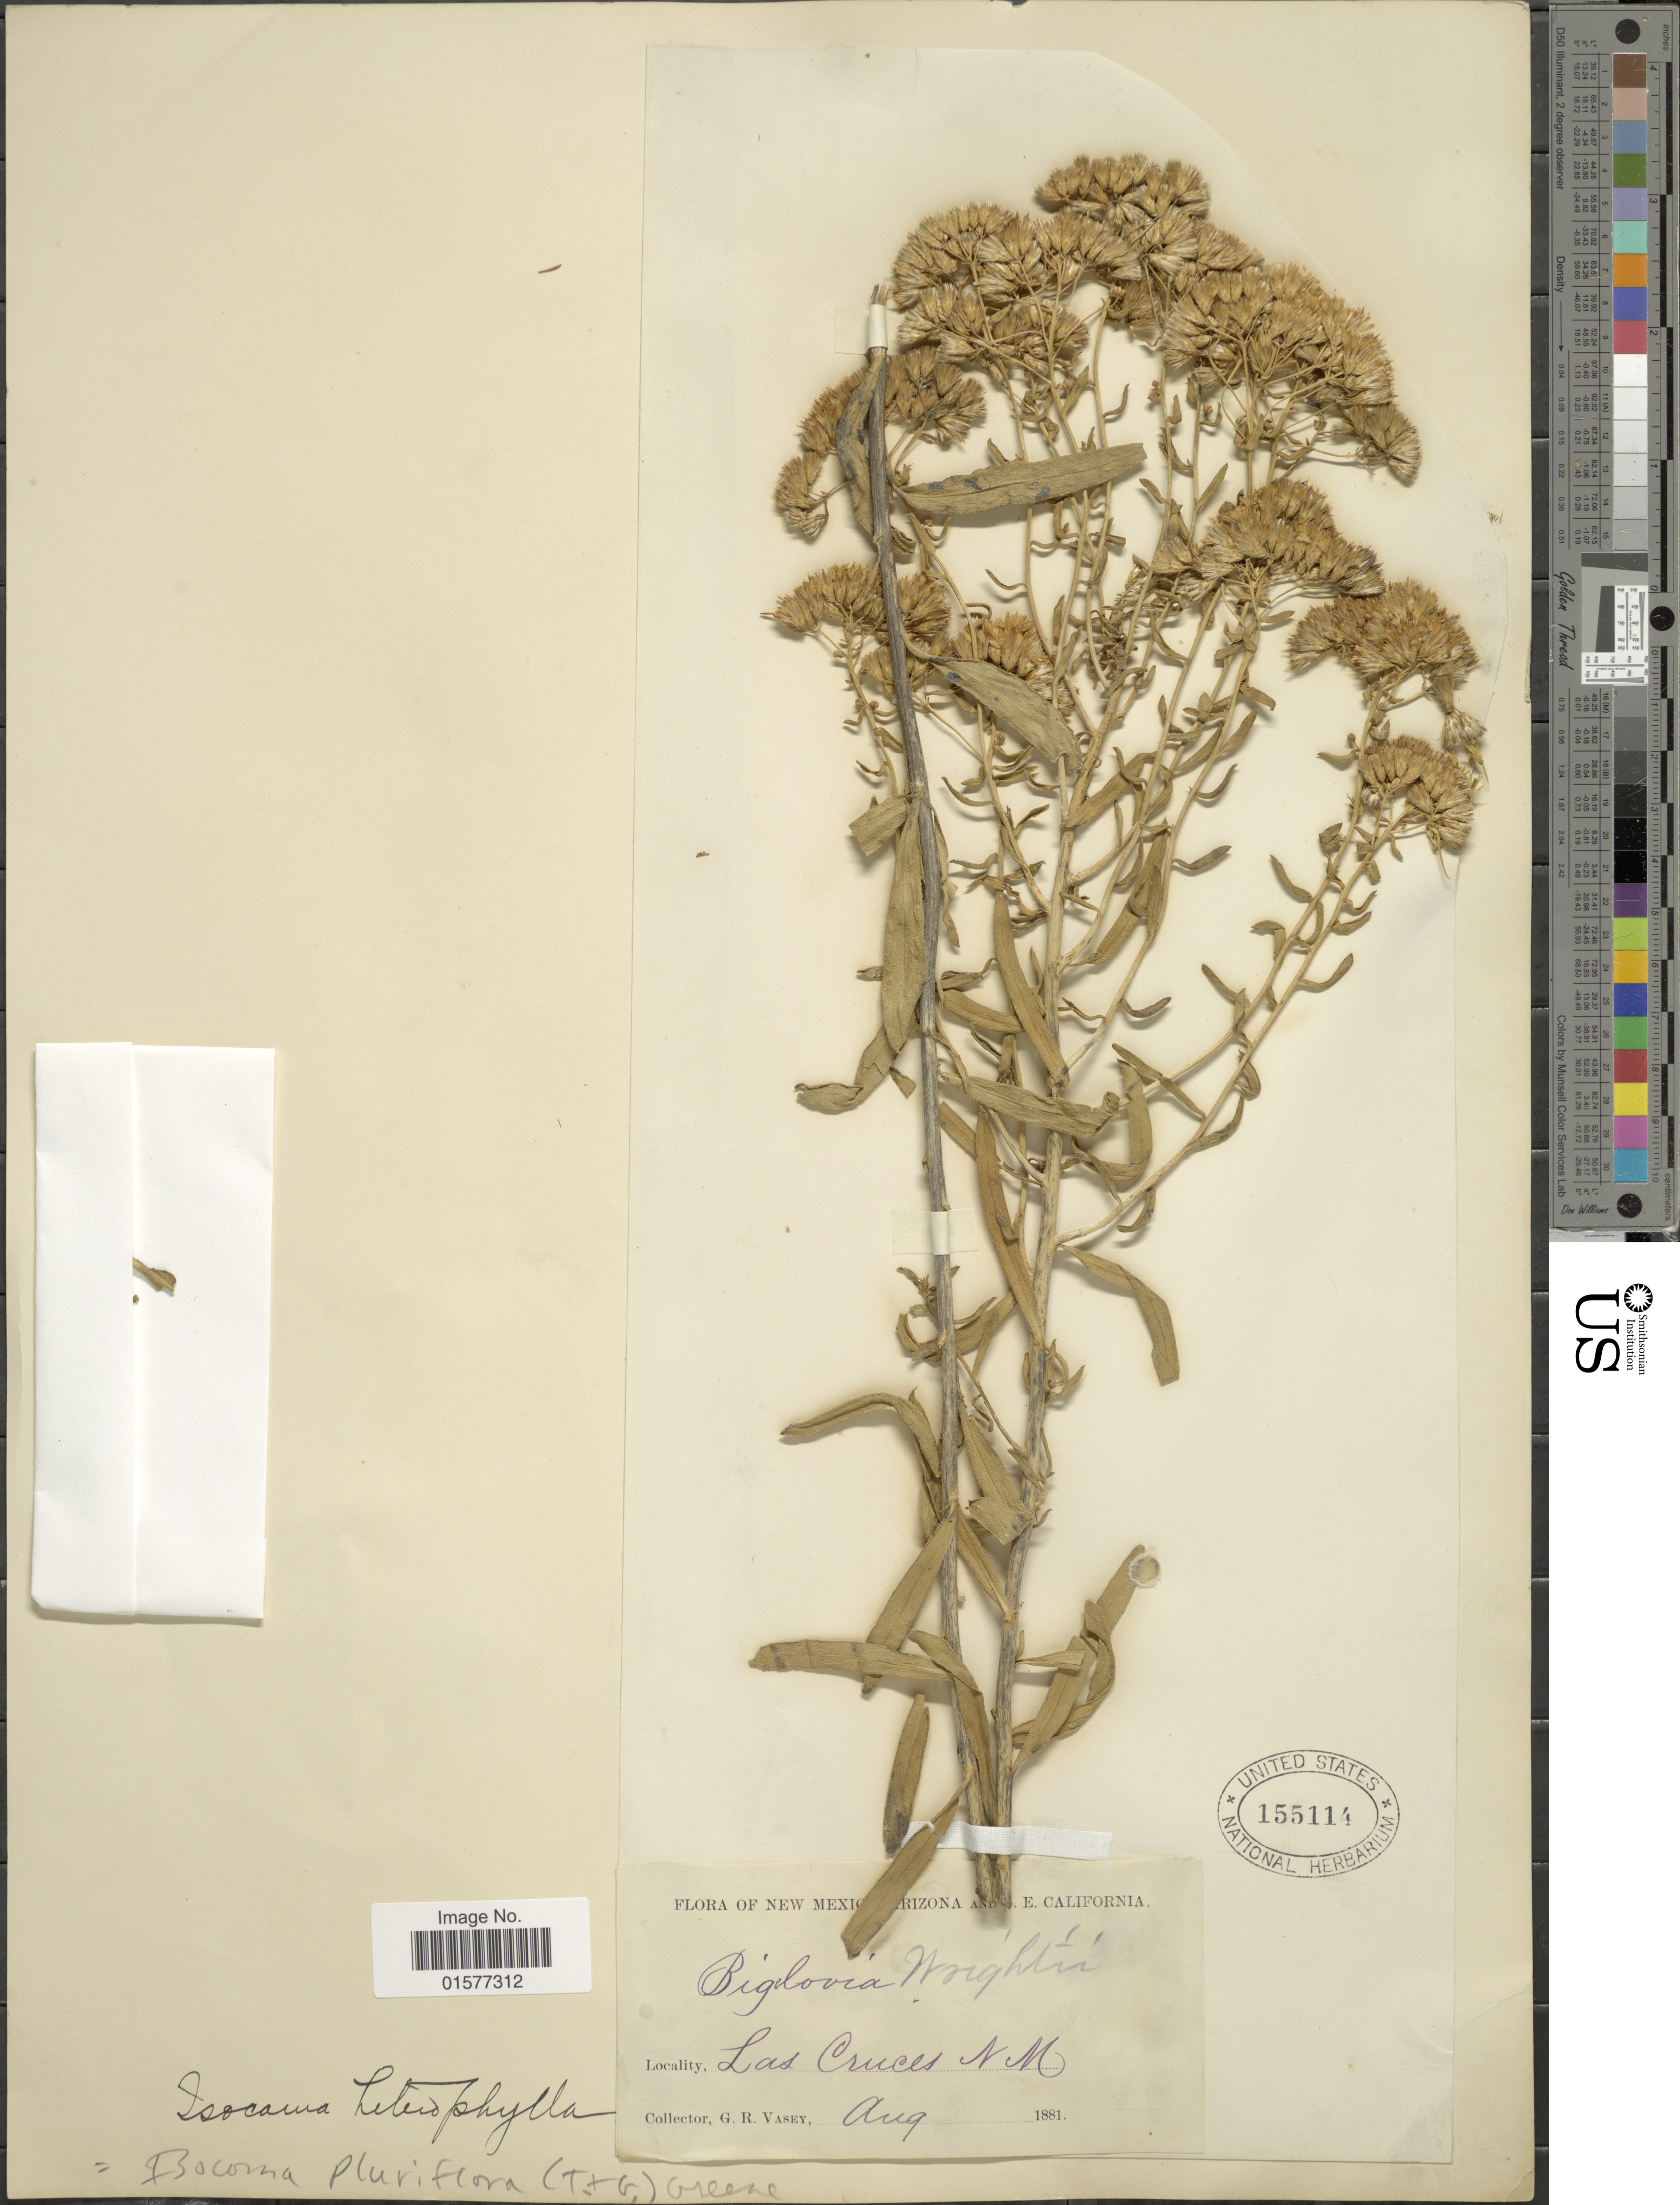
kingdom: Plantae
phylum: Tracheophyta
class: Magnoliopsida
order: Asterales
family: Asteraceae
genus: Isocoma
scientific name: Isocoma pluriflora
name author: (Torr. & A. Gray) Greene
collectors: G. R. Vasey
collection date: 1881-08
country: United States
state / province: New Mexico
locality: Las Cruces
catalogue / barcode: US 155114